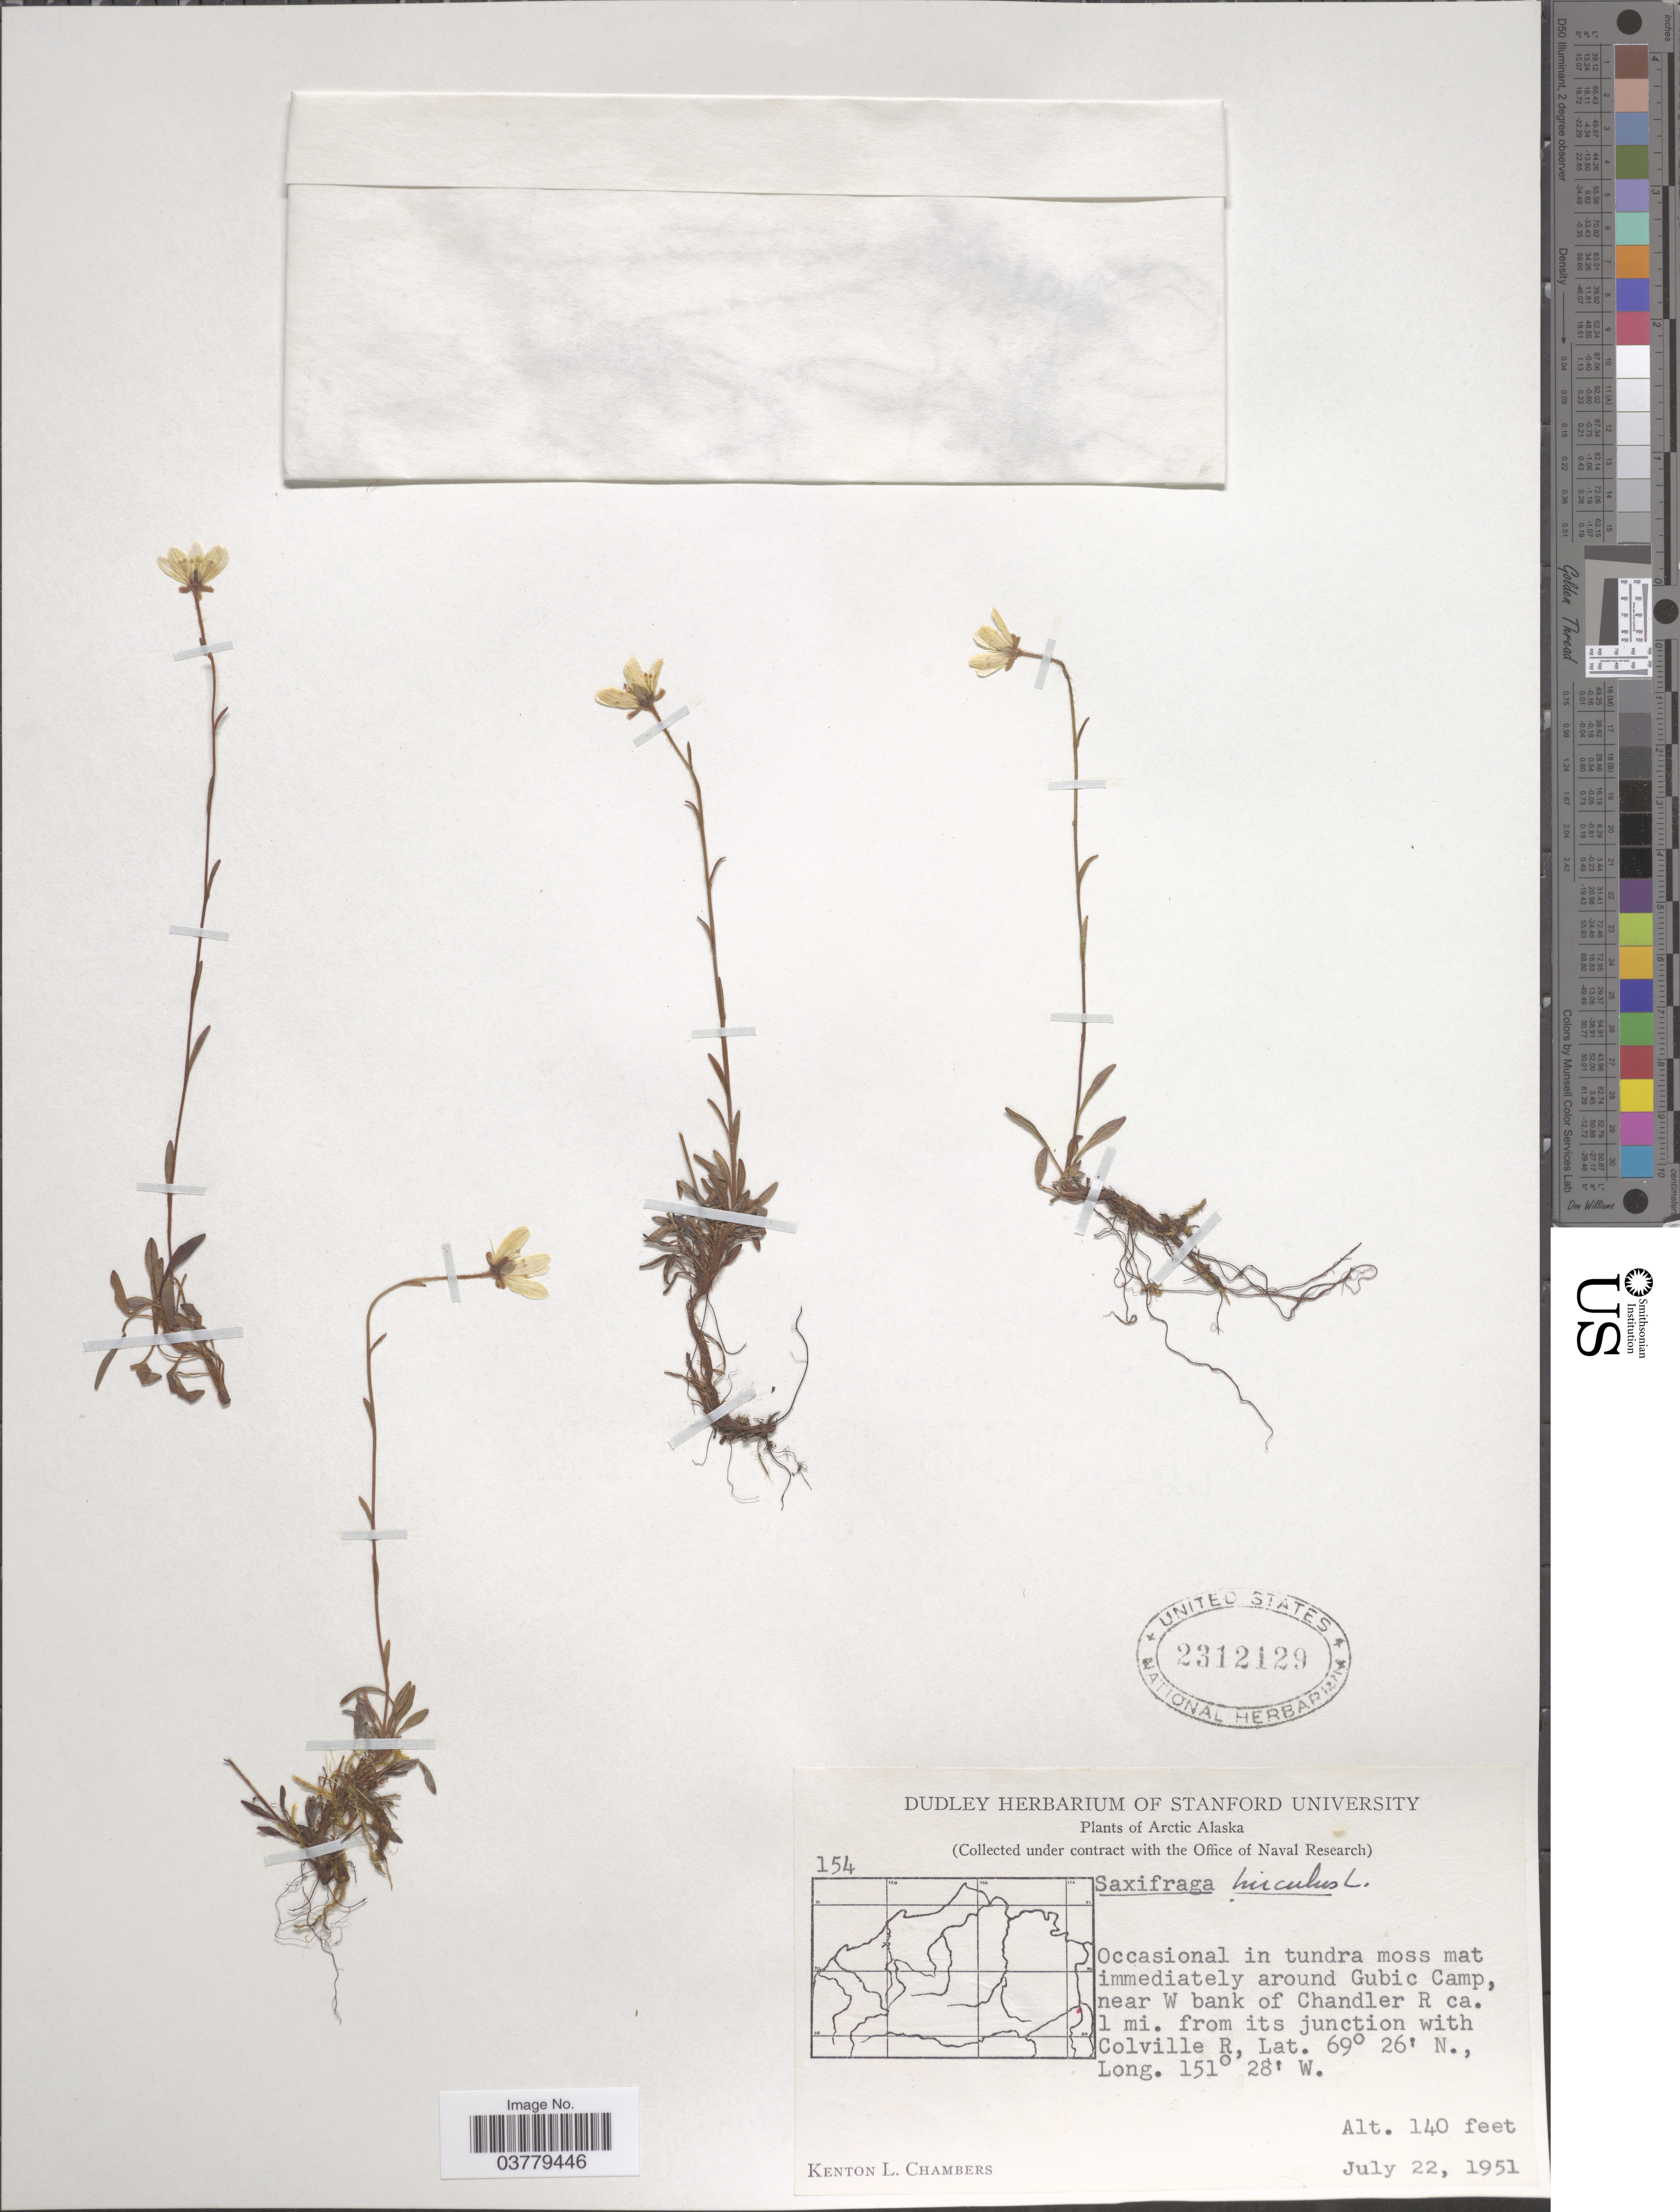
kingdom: Plantae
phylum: Tracheophyta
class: Magnoliopsida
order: Saxifragales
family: Saxifragaceae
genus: Saxifraga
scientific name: Saxifraga hirculus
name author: L.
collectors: K. L. Chambers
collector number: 154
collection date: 1951-07-22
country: United States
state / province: Alaska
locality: Arctic Alaska. Around Gubic Camp, near W bank of Chandler R ca. 1 mi. from its junction with Colville R.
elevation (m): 43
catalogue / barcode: US 2312129